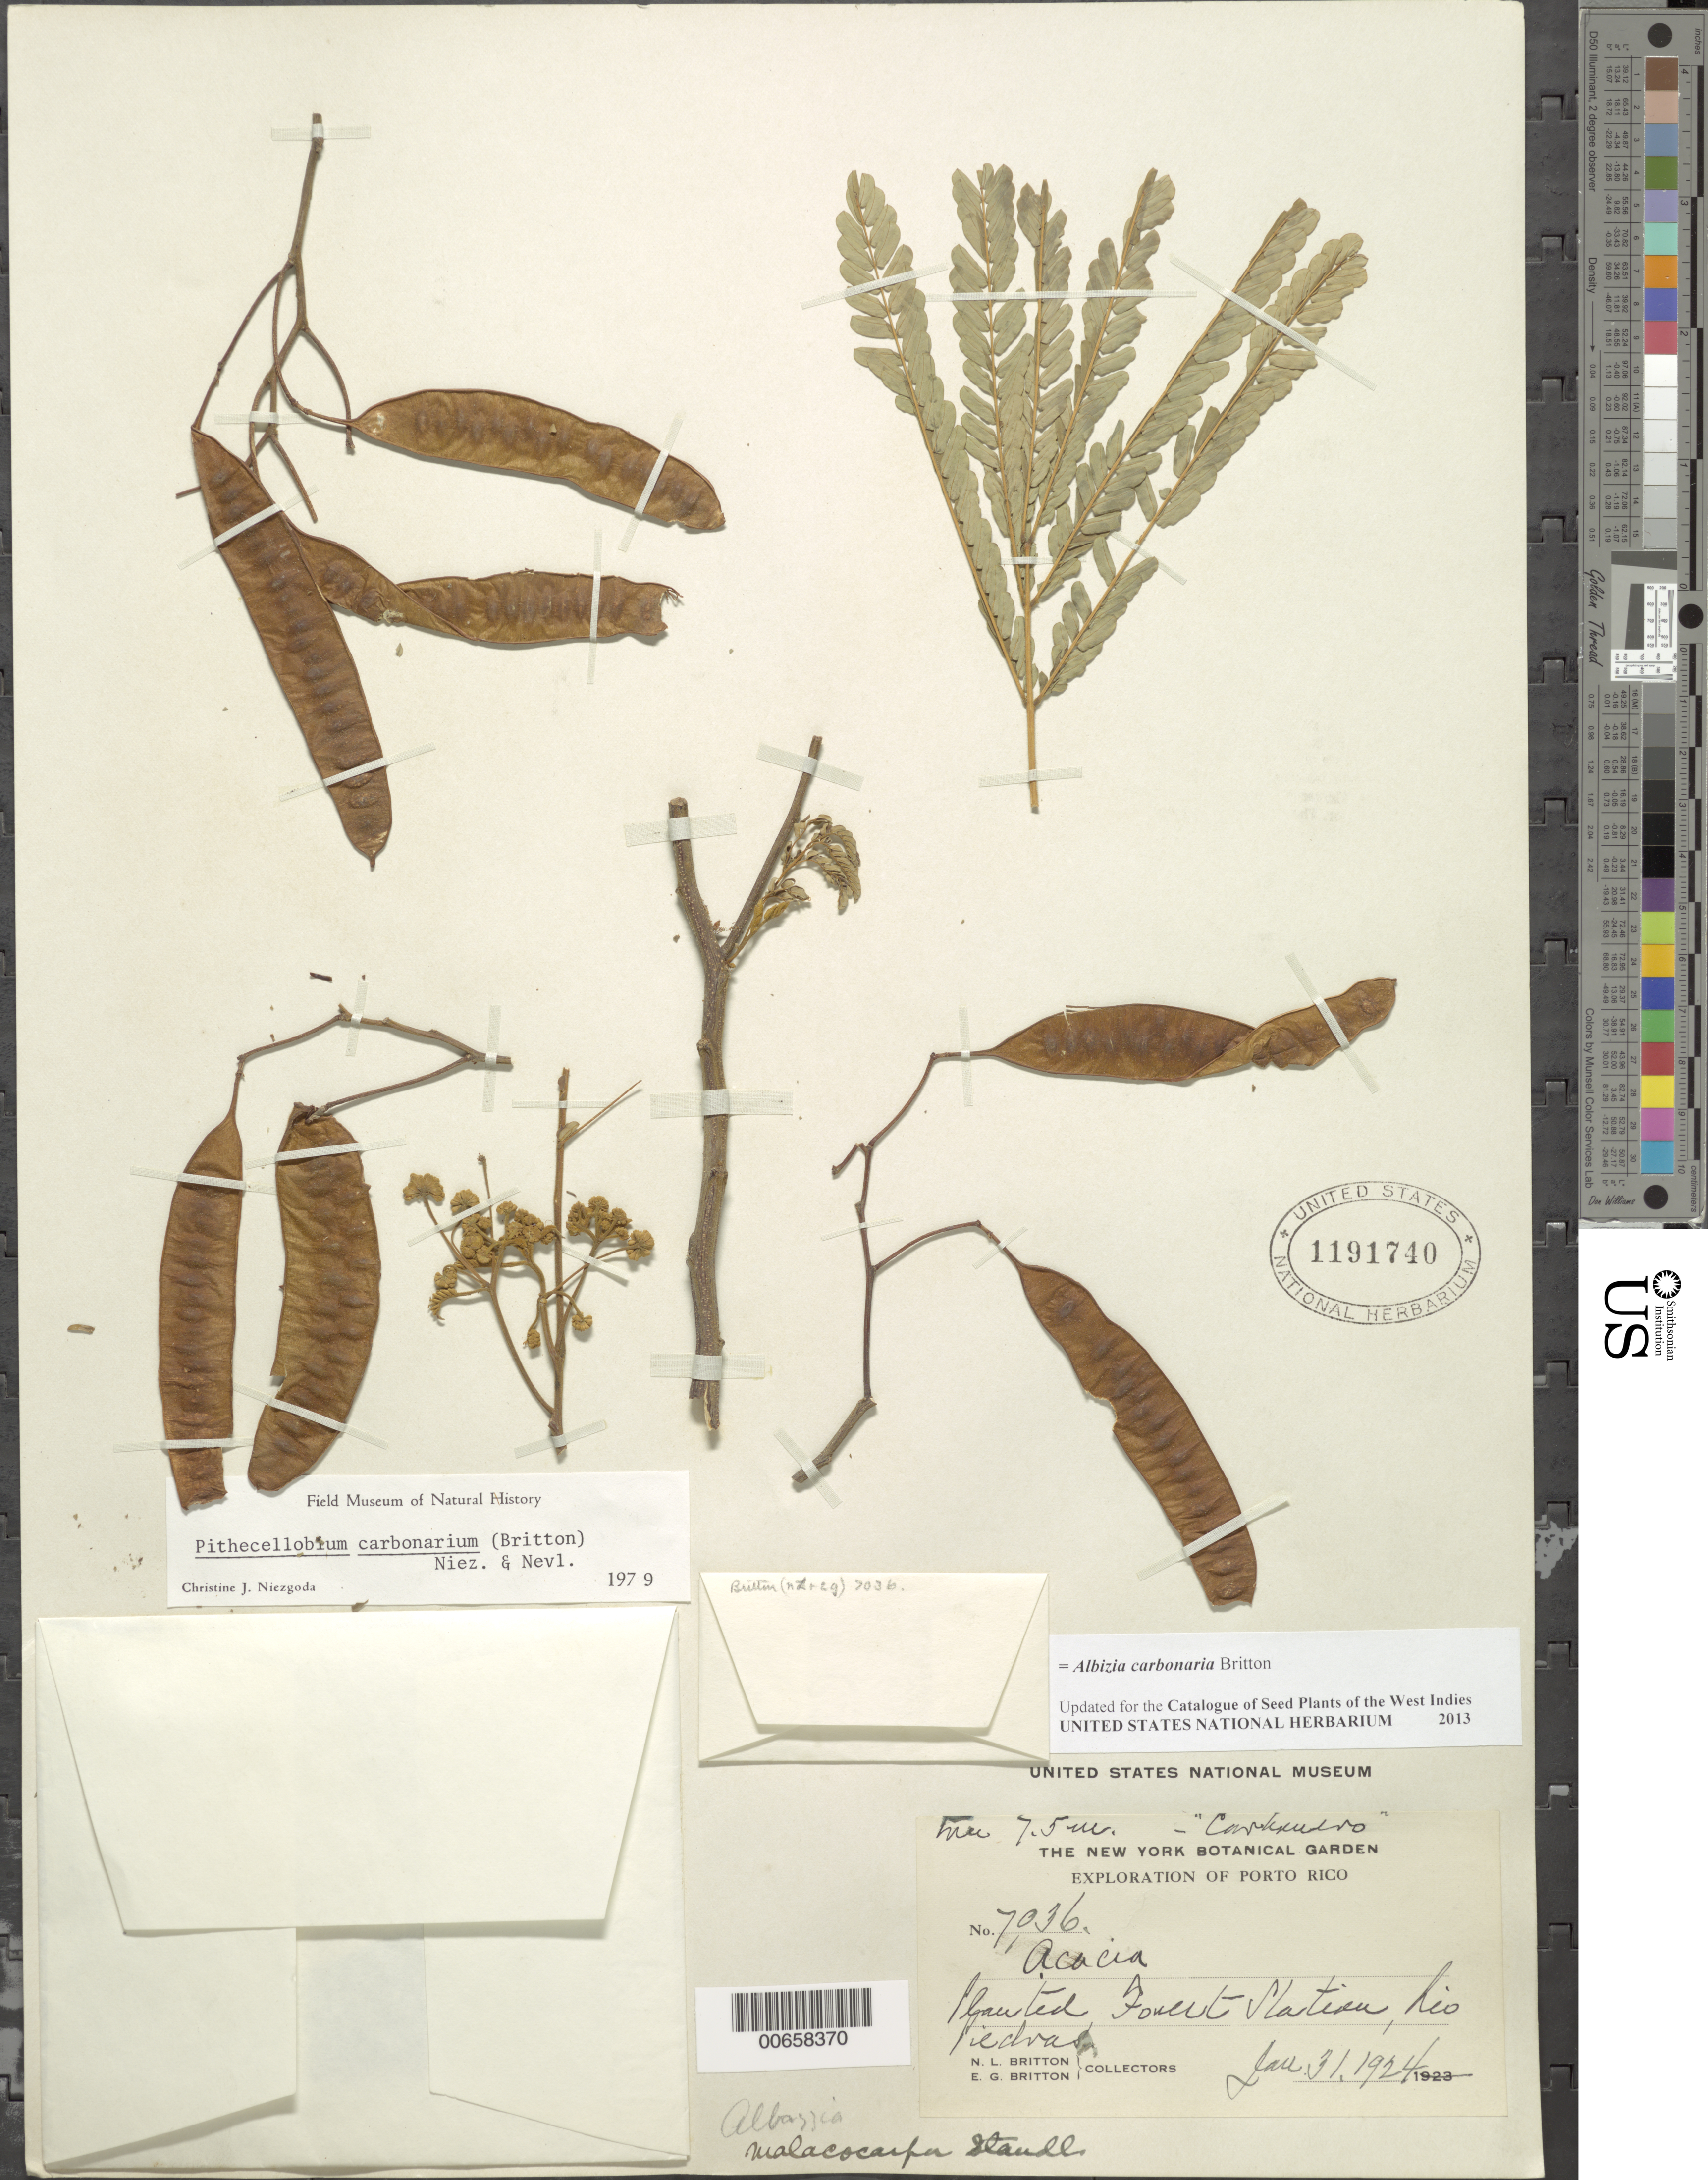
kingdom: Plantae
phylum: Tracheophyta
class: Magnoliopsida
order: Fabales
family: Fabaceae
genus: Pseudosamanea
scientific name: Pseudosamanea carbonaria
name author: (Britton) Koenen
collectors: N. Britton & E. G. Britton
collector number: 7036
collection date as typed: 31 Jan 1924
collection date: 1924-01-31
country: Puerto Rico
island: Greater Antilles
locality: Rio Piedras, Forest Station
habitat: Planted at forest station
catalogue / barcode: US 1191740